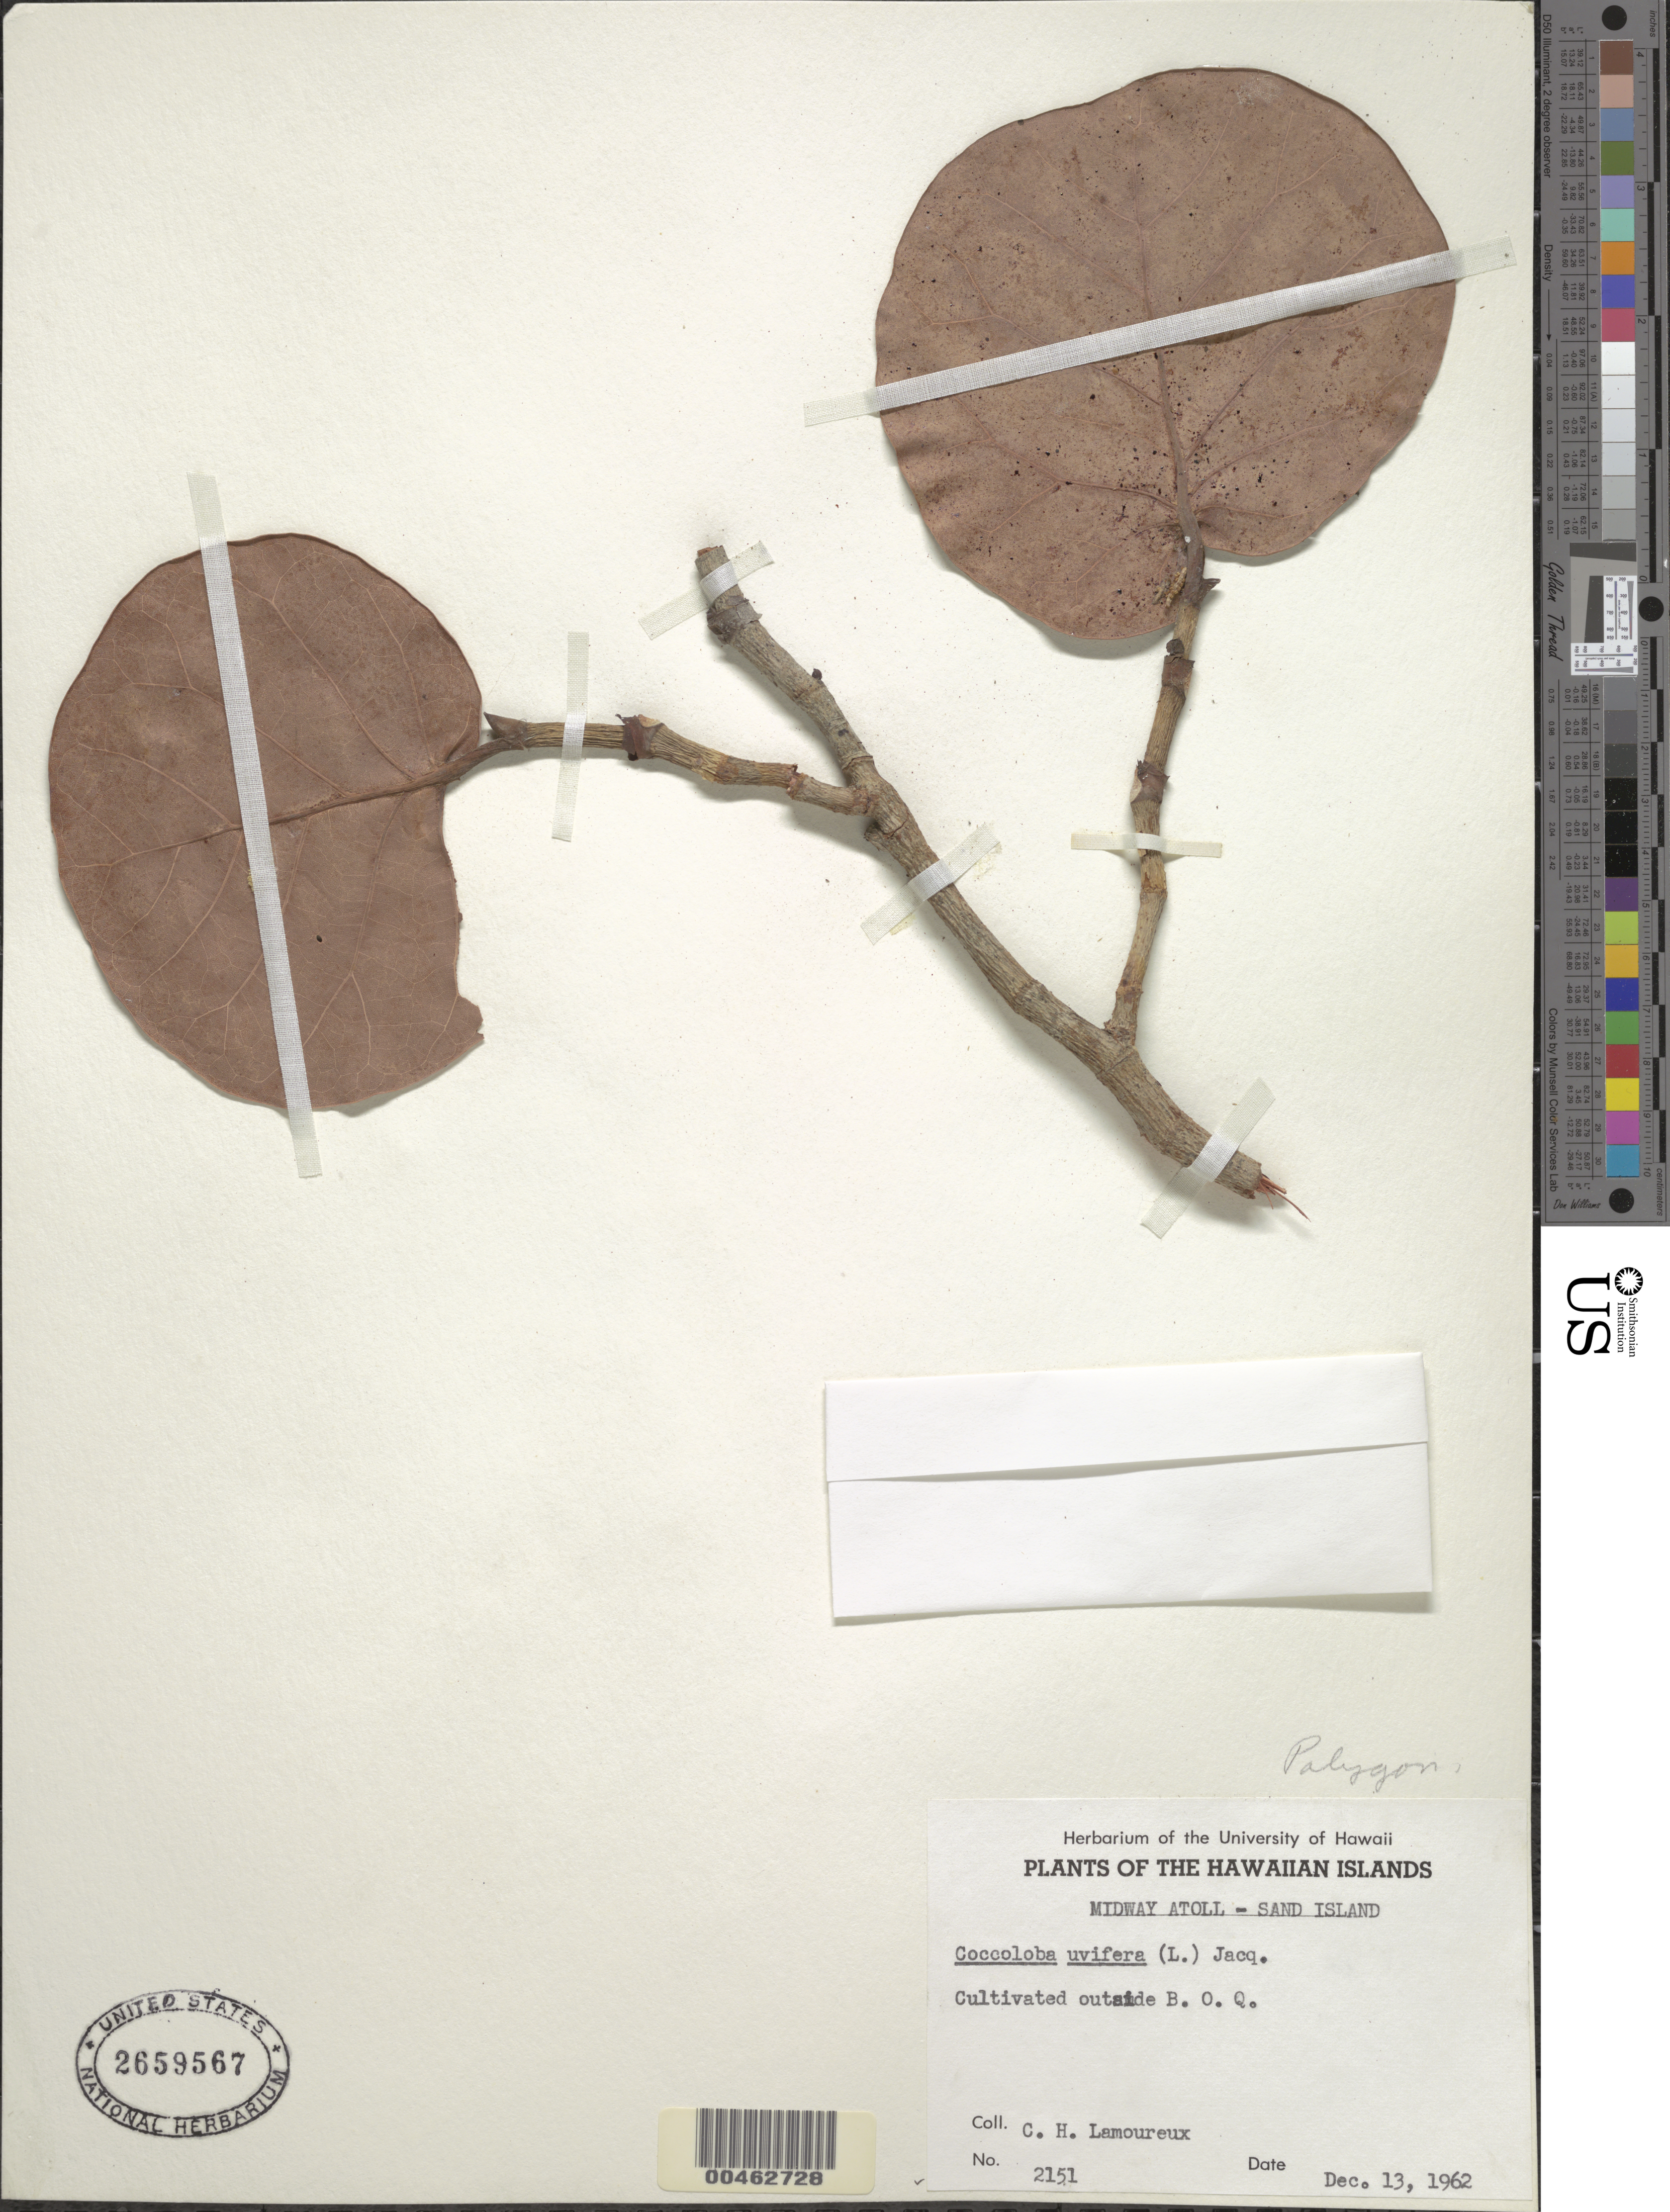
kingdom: Plantae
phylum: Tracheophyta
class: Magnoliopsida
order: Caryophyllales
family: Polygonaceae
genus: Coccoloba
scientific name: Coccoloba uvifera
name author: L.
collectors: C. H. Lamoureux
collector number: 2151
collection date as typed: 13 Dec 1962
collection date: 1962-12-13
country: U.S. Administered Pacific Islands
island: Midway Atoll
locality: Outside B.O.Q., Sand Islet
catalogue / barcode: US 2659567